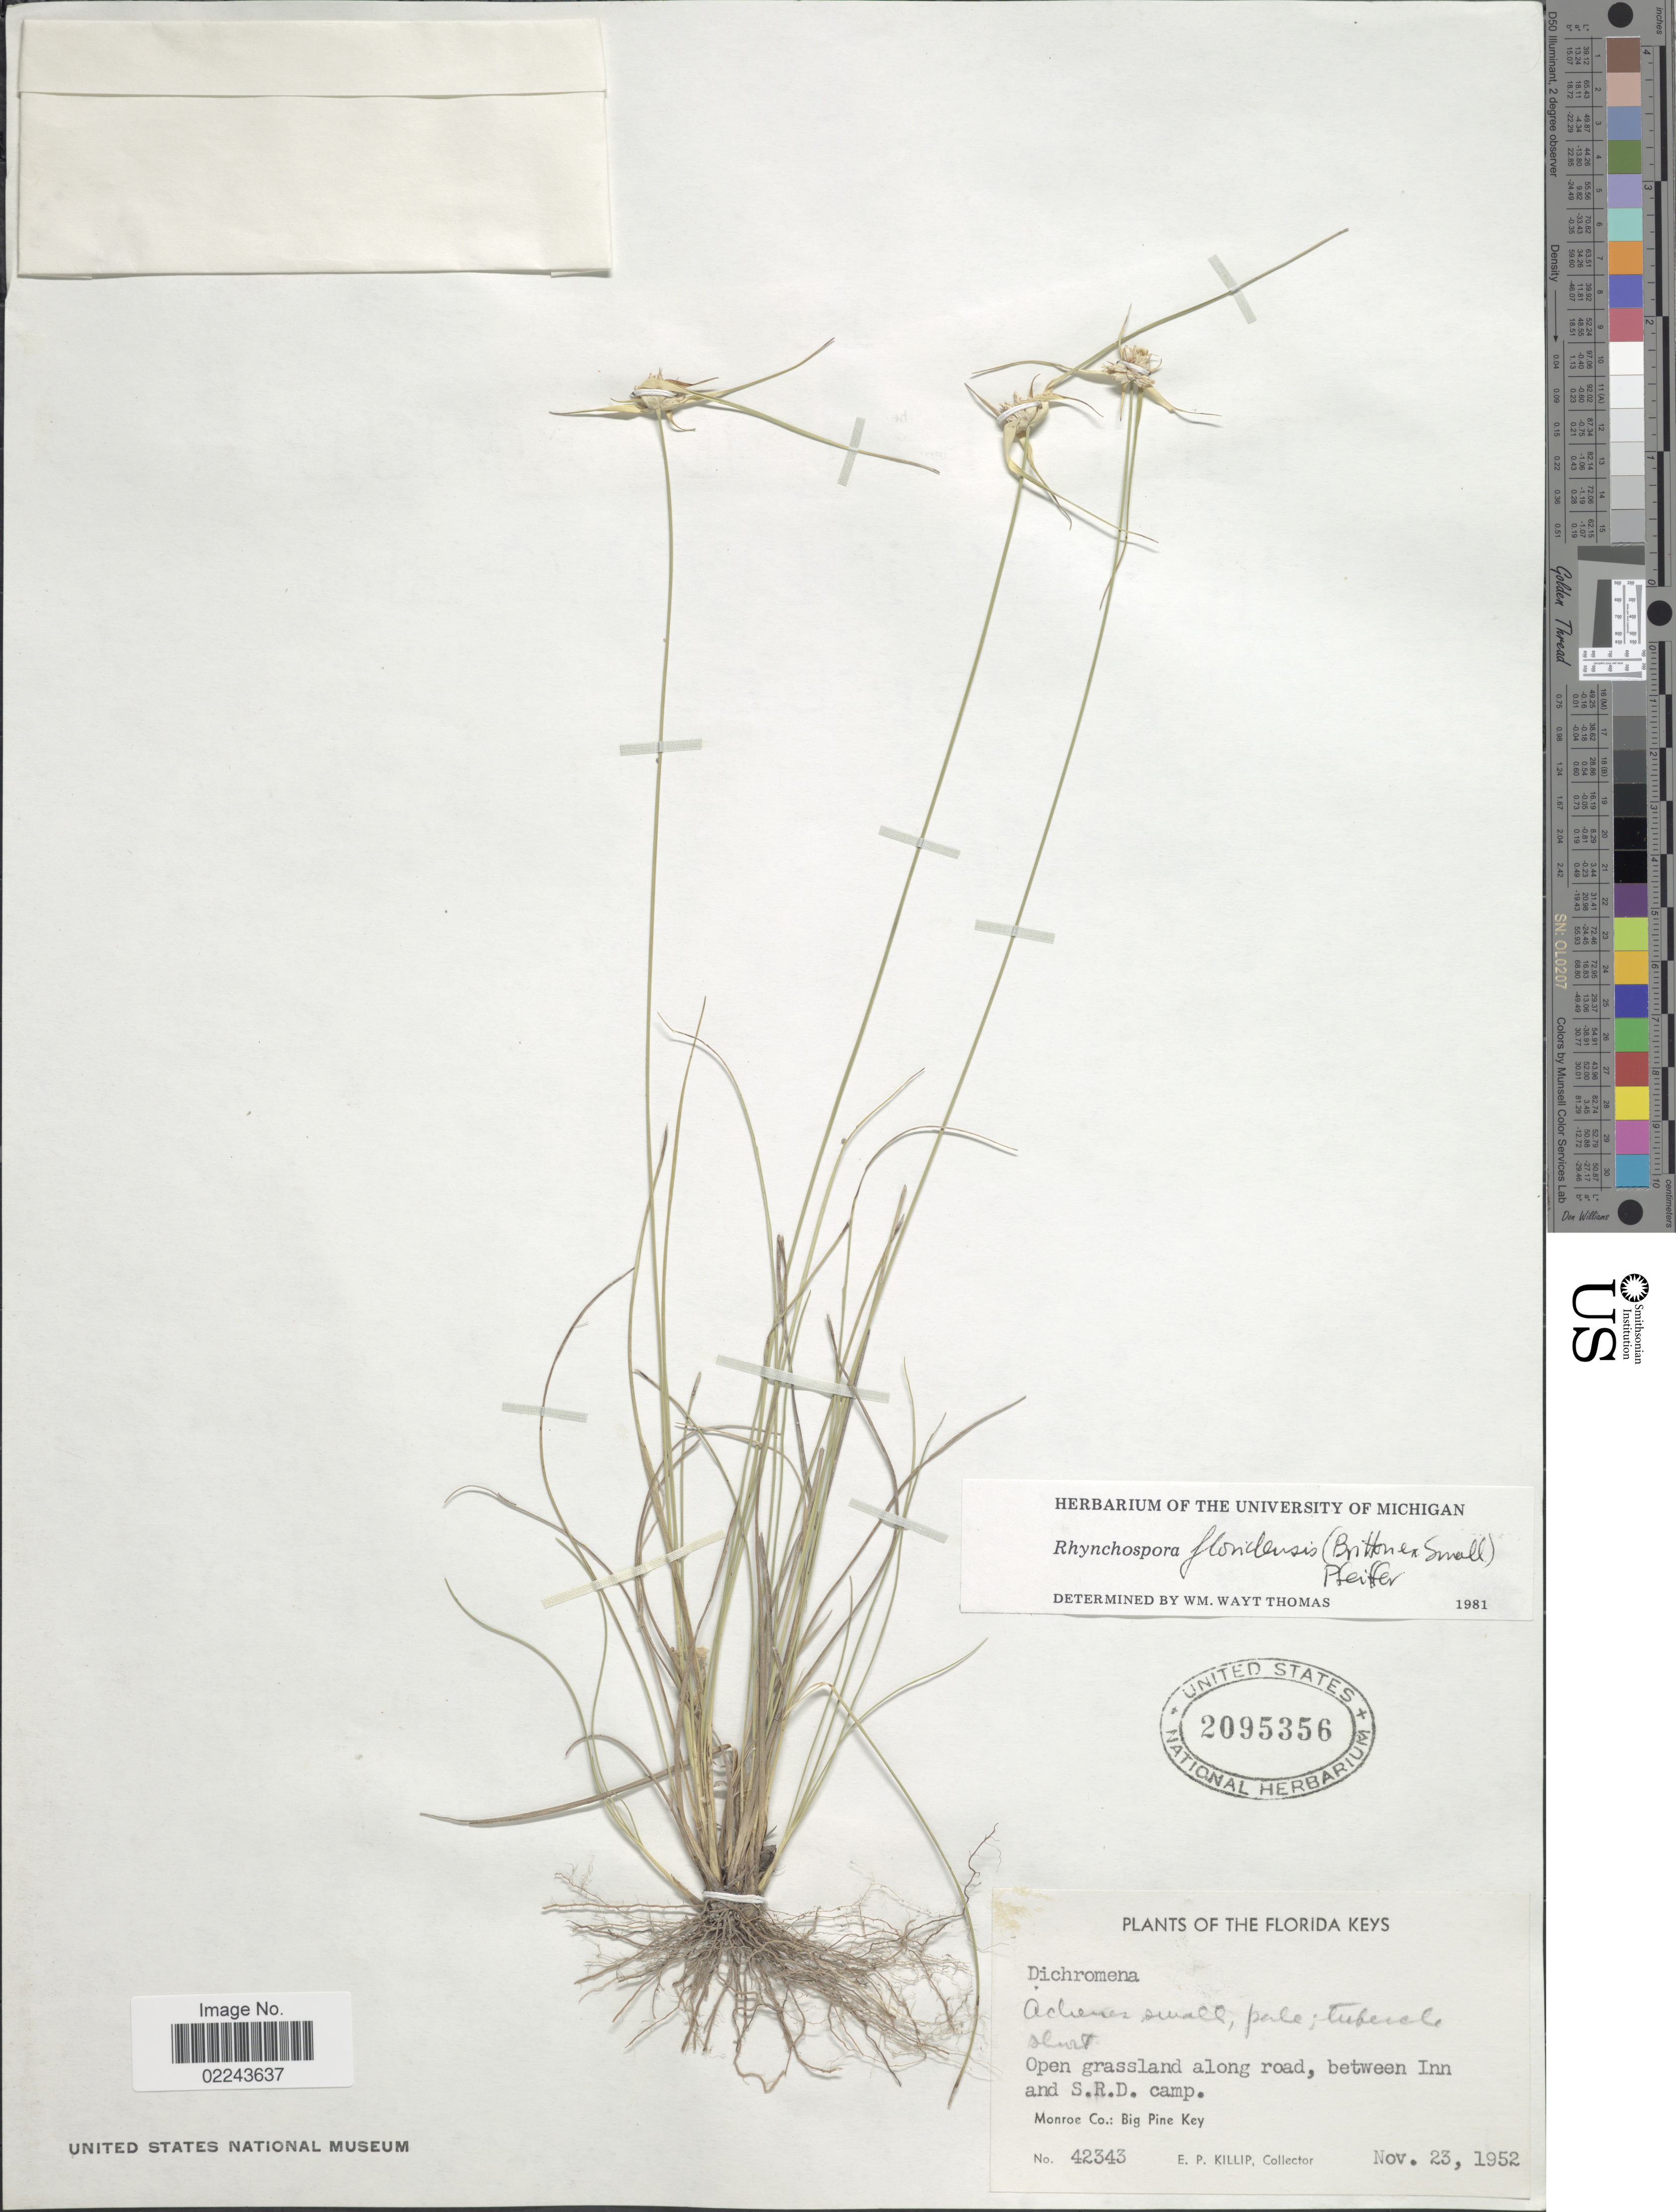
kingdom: Plantae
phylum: Tracheophyta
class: Liliopsida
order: Poales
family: Cyperaceae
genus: Rhynchospora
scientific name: Rhynchospora floridensis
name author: (Britton ex Small) H. Pfeiff.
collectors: E. P. Killip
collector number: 42343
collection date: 1952-11-23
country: United States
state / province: Florida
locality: The Florida Keys, between Inn and S.R.D. camp, Monroe Co, Big Pine Key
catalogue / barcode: US 2095356